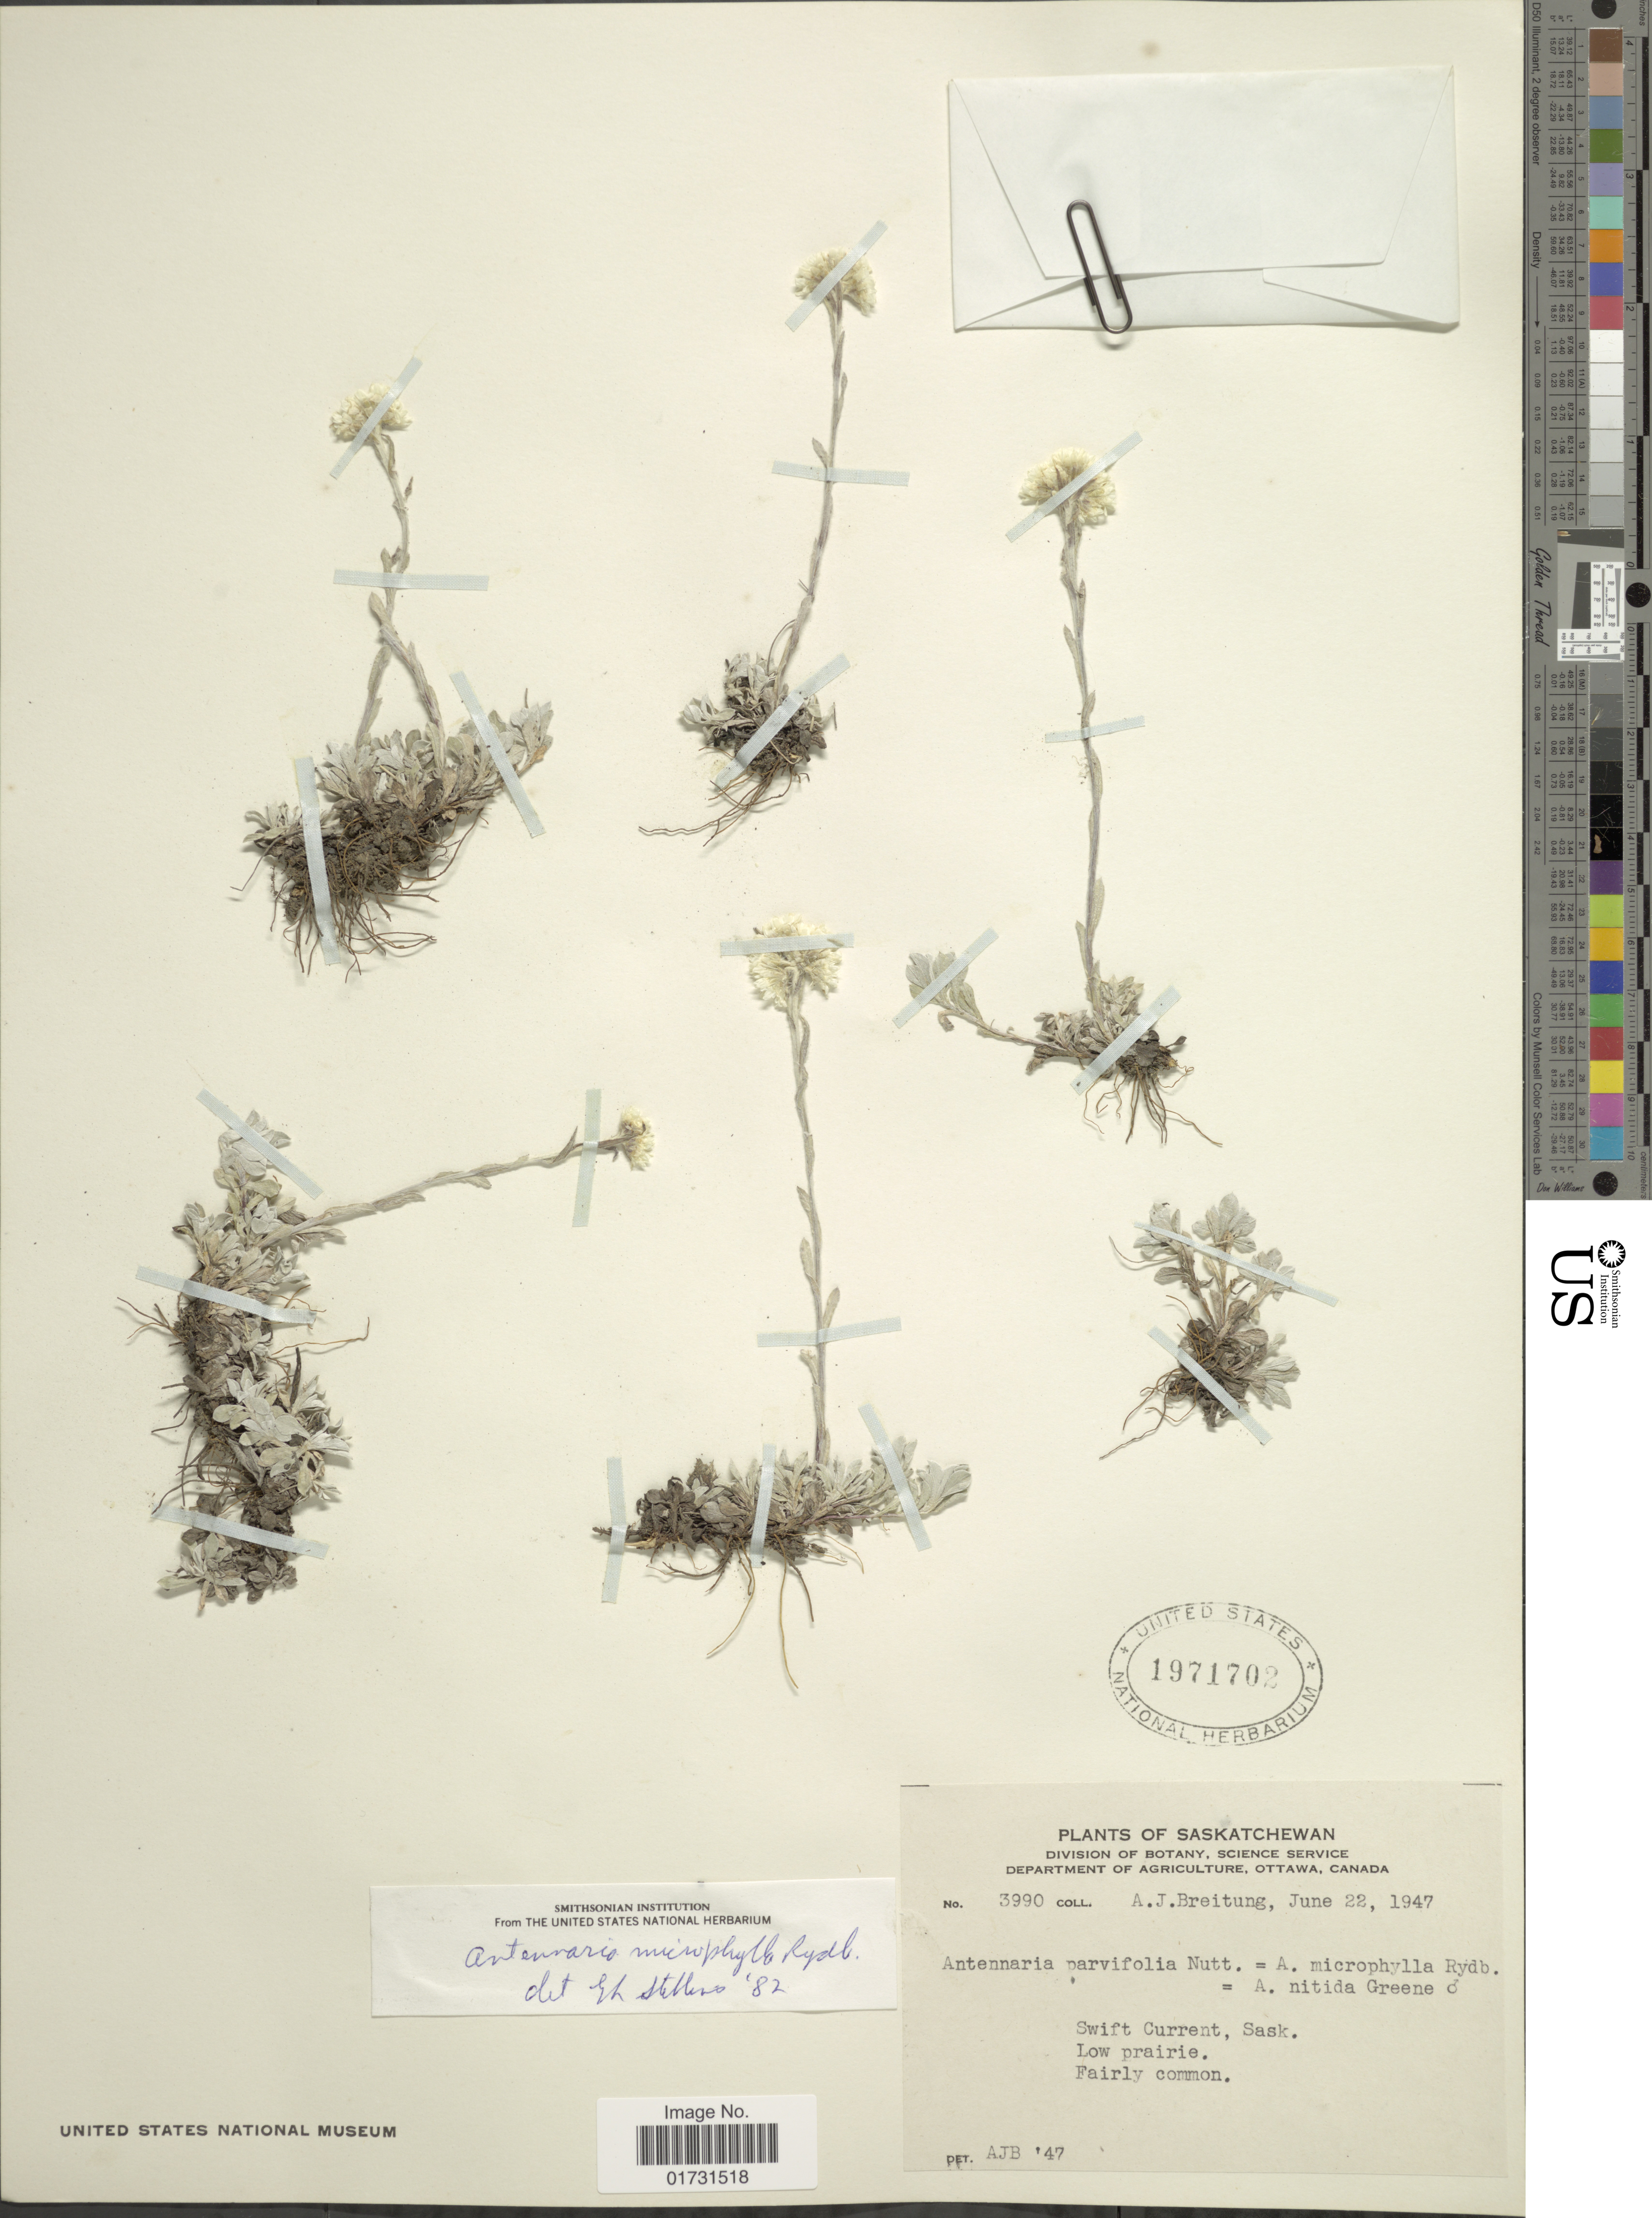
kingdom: Plantae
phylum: Tracheophyta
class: Magnoliopsida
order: Asterales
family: Asteraceae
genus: Antennaria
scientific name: Antennaria microphylla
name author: Rydb.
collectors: A. Breitung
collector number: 3990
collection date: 1947-06-22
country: Canada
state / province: Saskatchewan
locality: Swift Current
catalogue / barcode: US 1971702